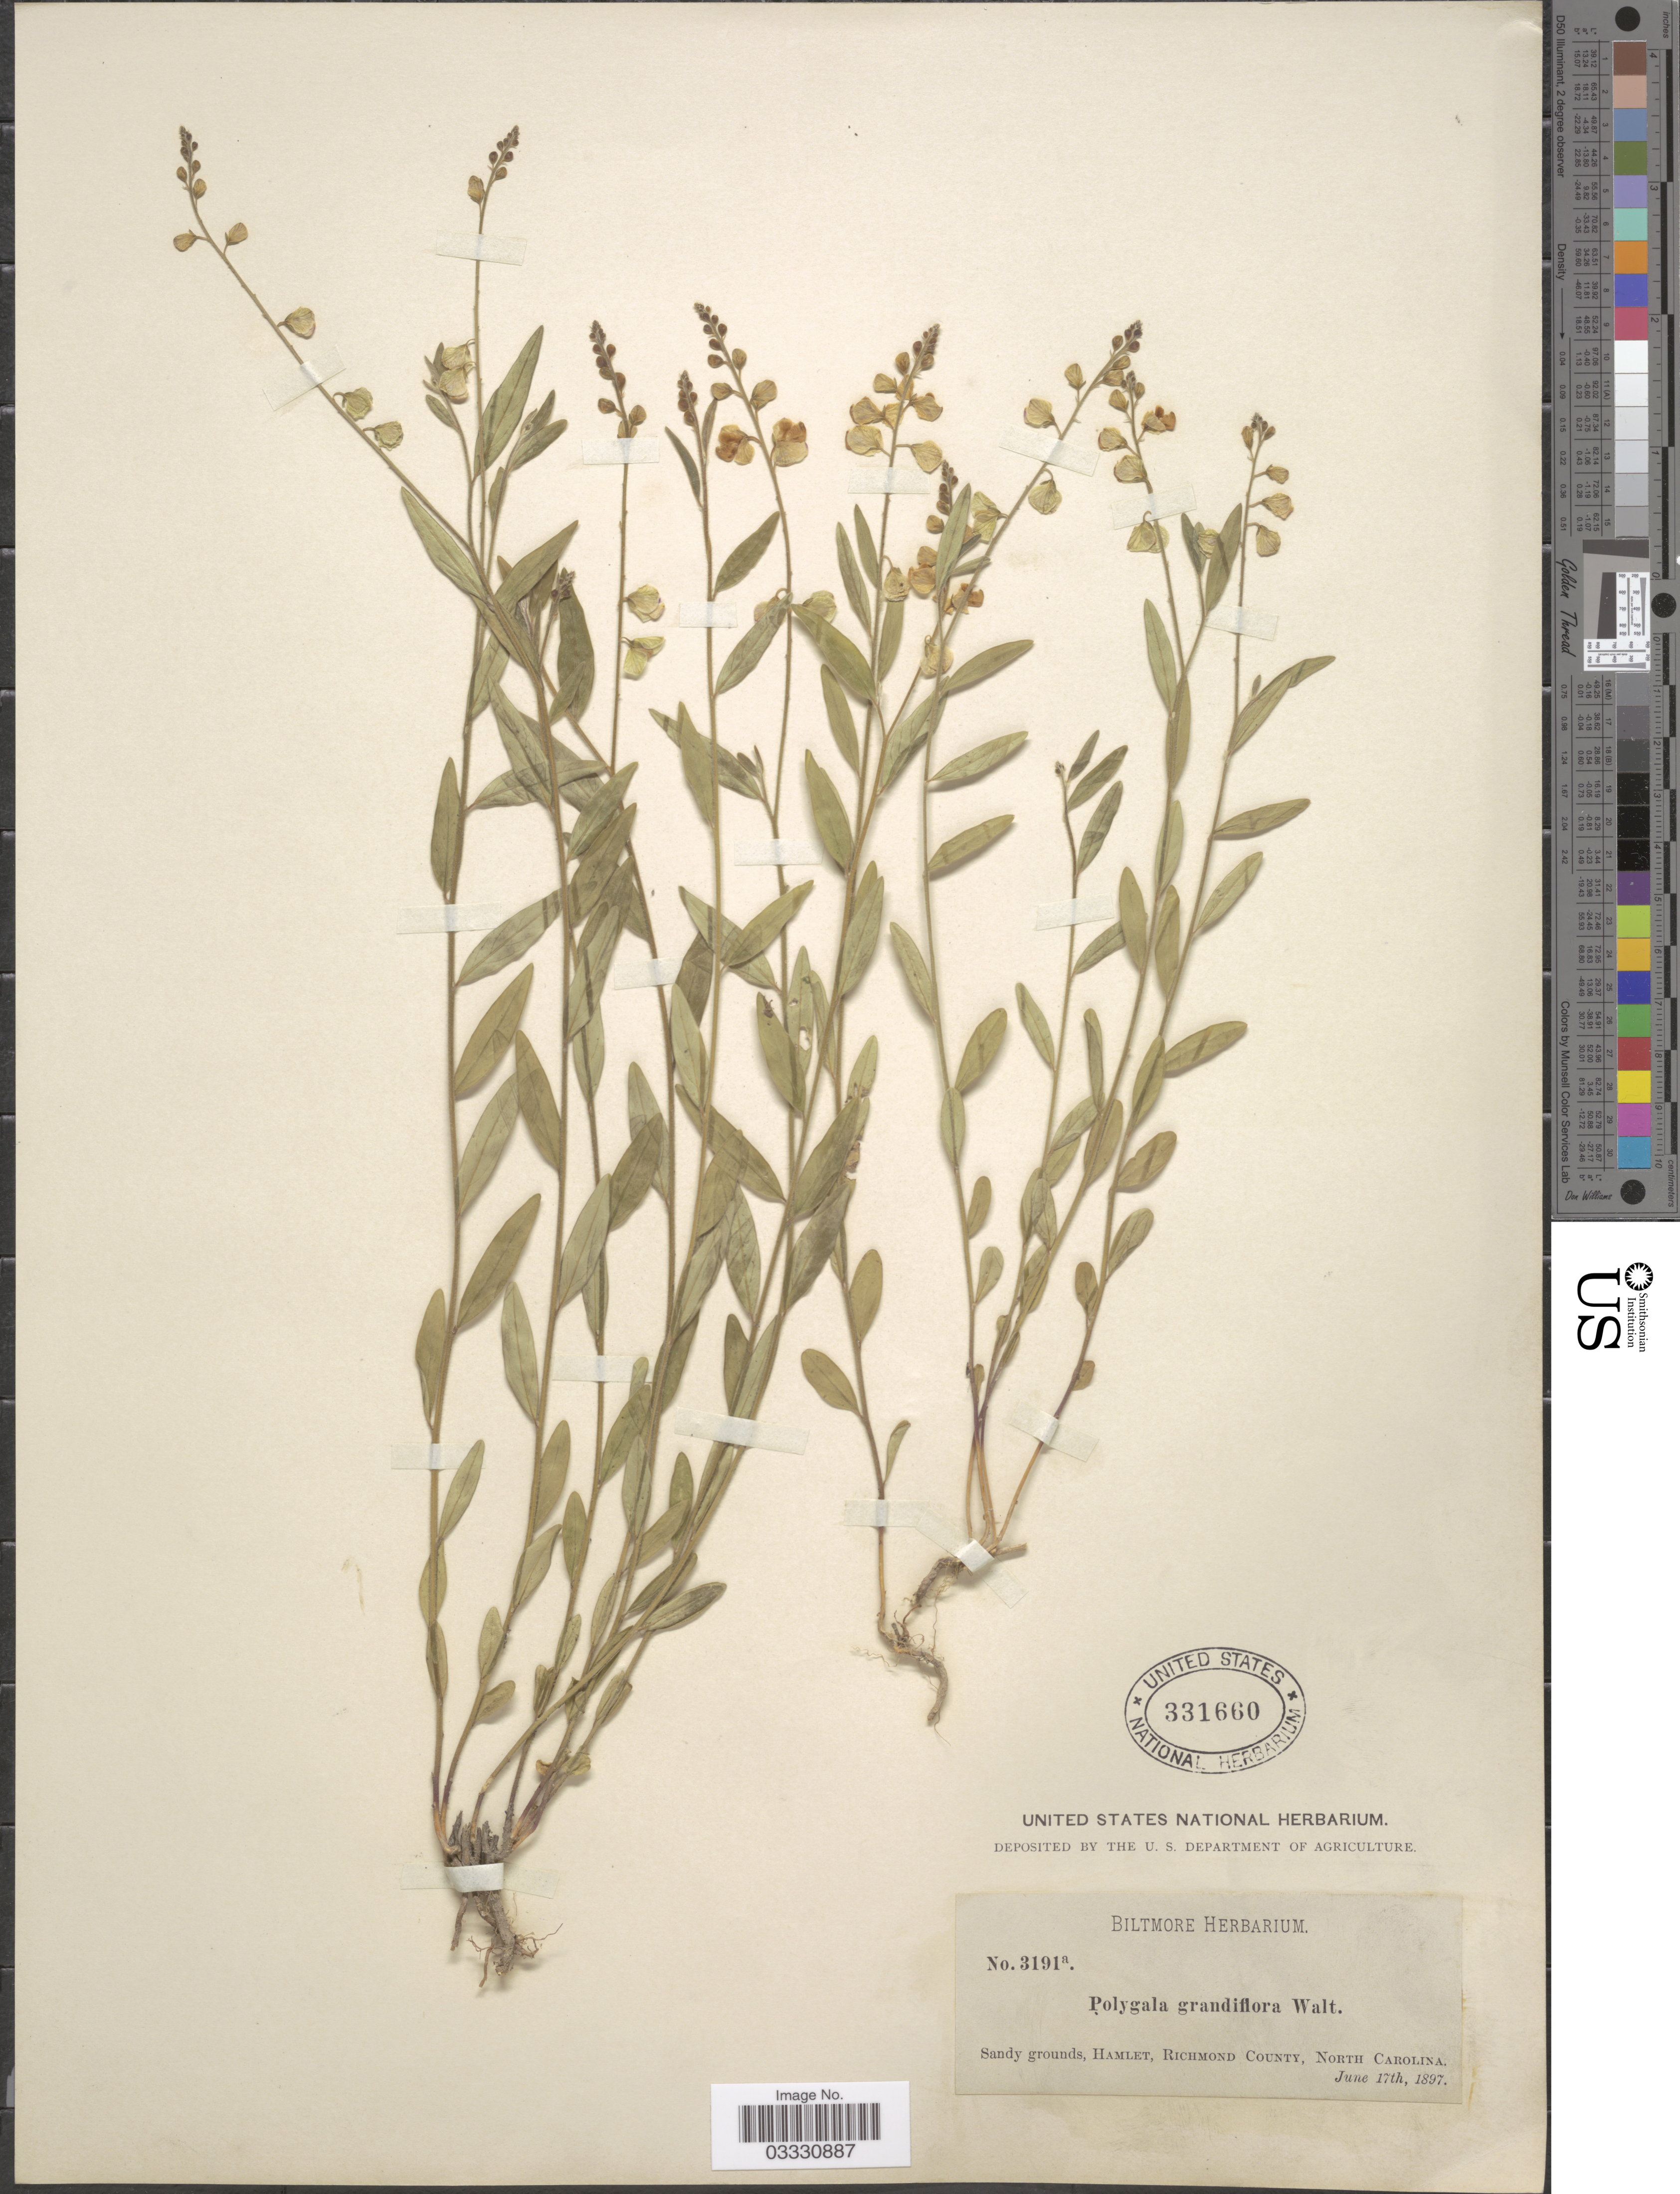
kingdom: Plantae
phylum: Tracheophyta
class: Magnoliopsida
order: Fabales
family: Polygalaceae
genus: Asemeia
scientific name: Asemeia grandiflora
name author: (Walter) Small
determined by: Strong, Mark T., (BOT), Smithsonian Institution - National Museum of Natural History (UNITED STATES)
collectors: ex herb. Biltmore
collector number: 3191a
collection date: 1897-06-17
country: United States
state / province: North Carolina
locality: Hamlet, Richmond County.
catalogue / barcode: US 331660